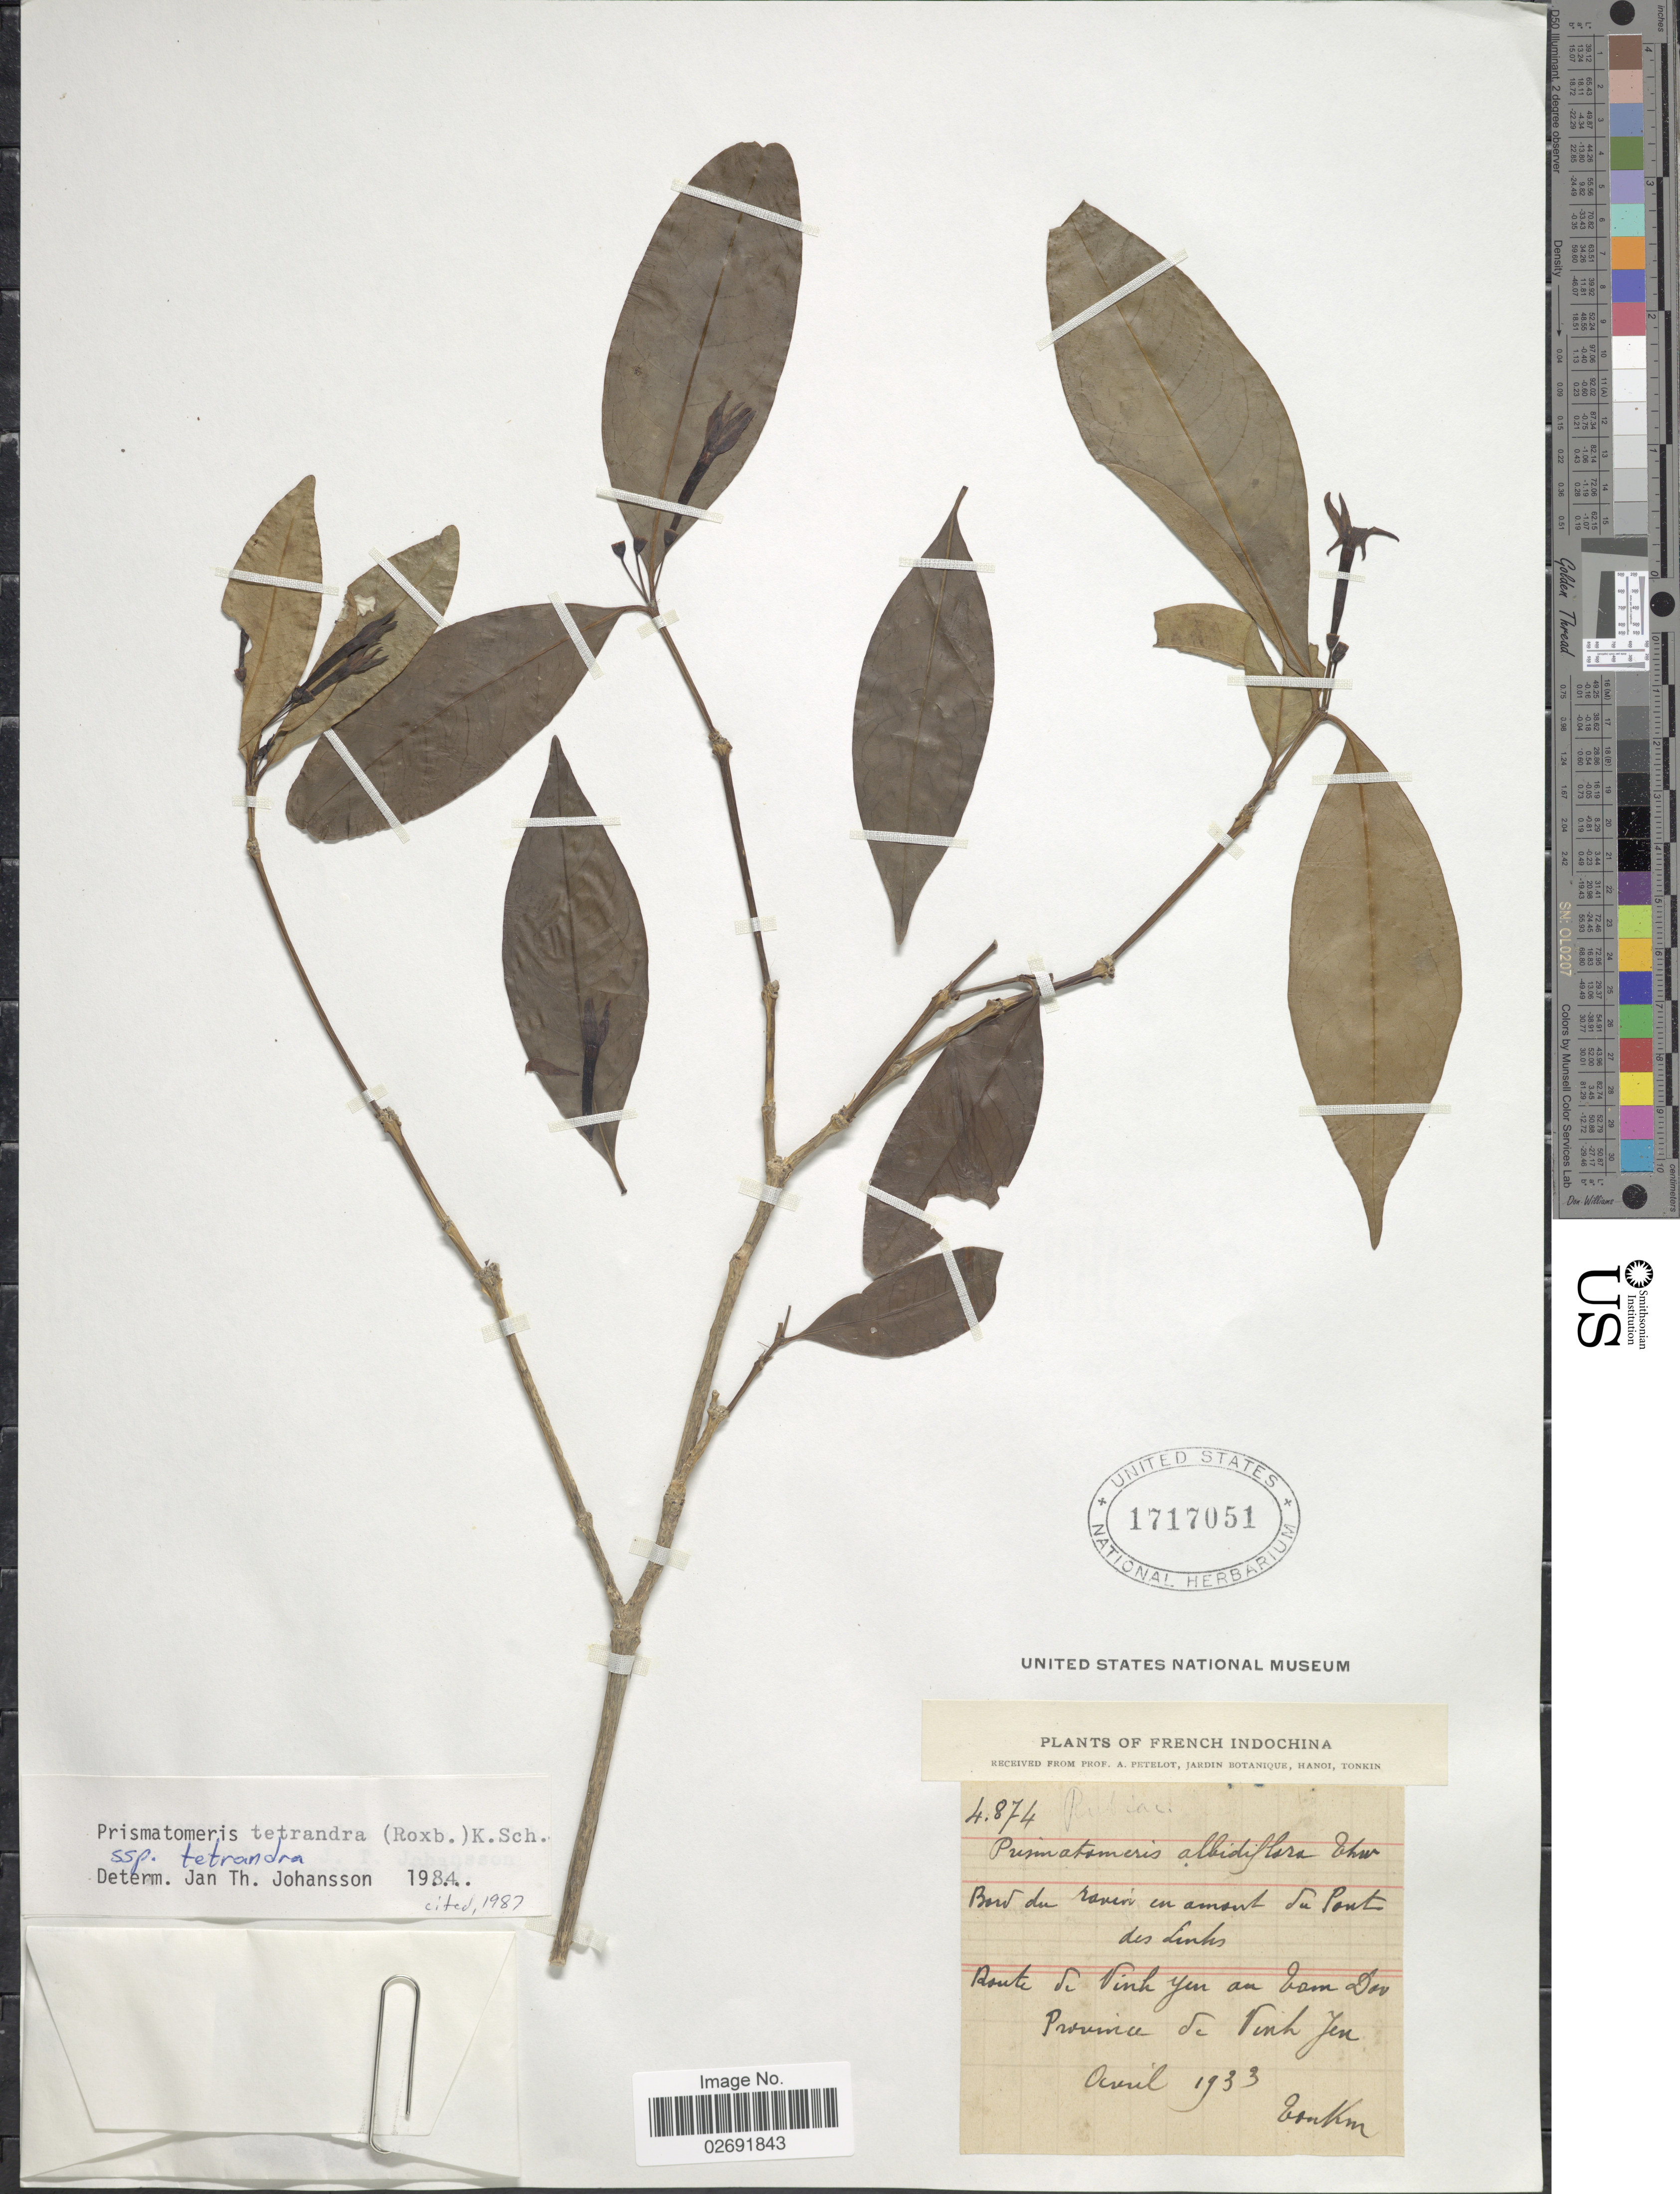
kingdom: Plantae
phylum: Tracheophyta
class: Magnoliopsida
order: Gentianales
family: Rubiaceae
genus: Prismatomeris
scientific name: Prismatomeris tetrandra subsp. tetrandra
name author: (Roxb.) K. Schum.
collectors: A. Petelot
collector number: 4874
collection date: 1933-04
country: Vietnam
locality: French Indochina, Tonkin. Bord du ravine en amont du Pont des Linhs, Route de Vinh Yen am bam Dav Province de Vinh Yen [interpreted]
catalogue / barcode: US 1717051